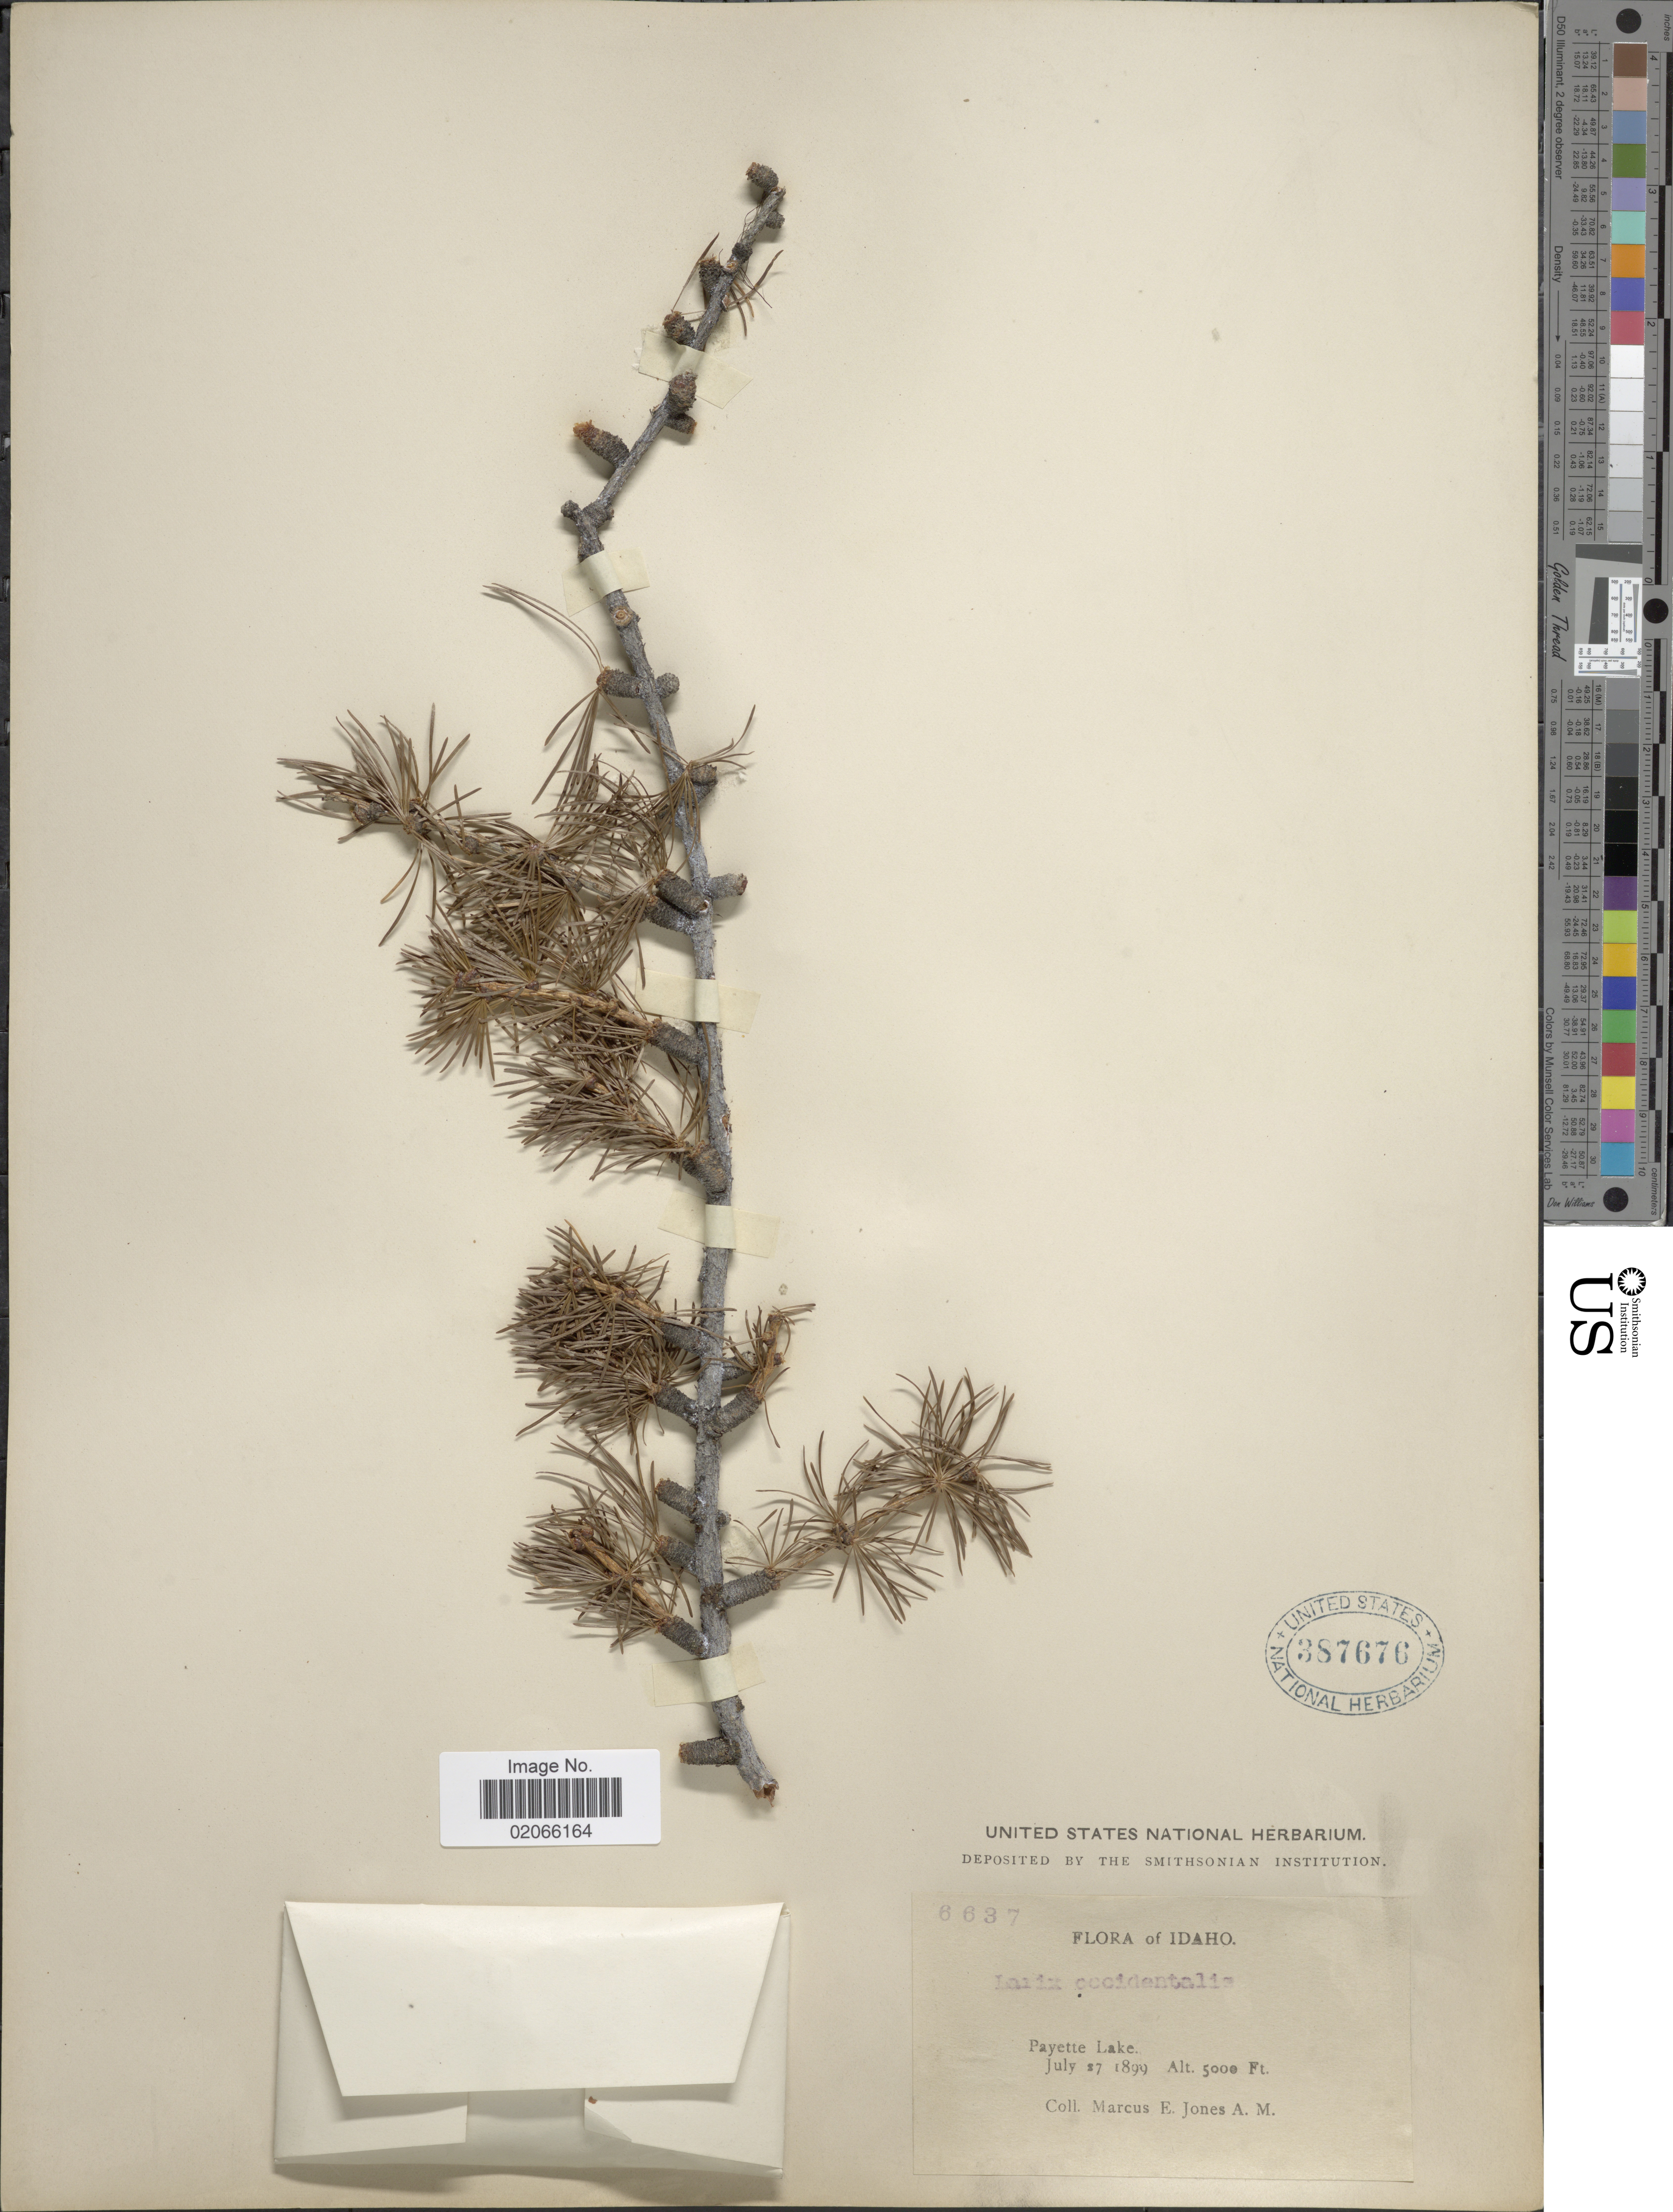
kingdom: Plantae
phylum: Tracheophyta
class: Pinopsida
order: Pinales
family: Pinaceae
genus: Larix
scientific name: Larix occidentalis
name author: Nutt.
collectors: M. E. Jones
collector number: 6637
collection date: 1899-07-27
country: United States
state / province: Idaho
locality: Payette Lake.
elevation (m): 1524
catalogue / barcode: US 387676